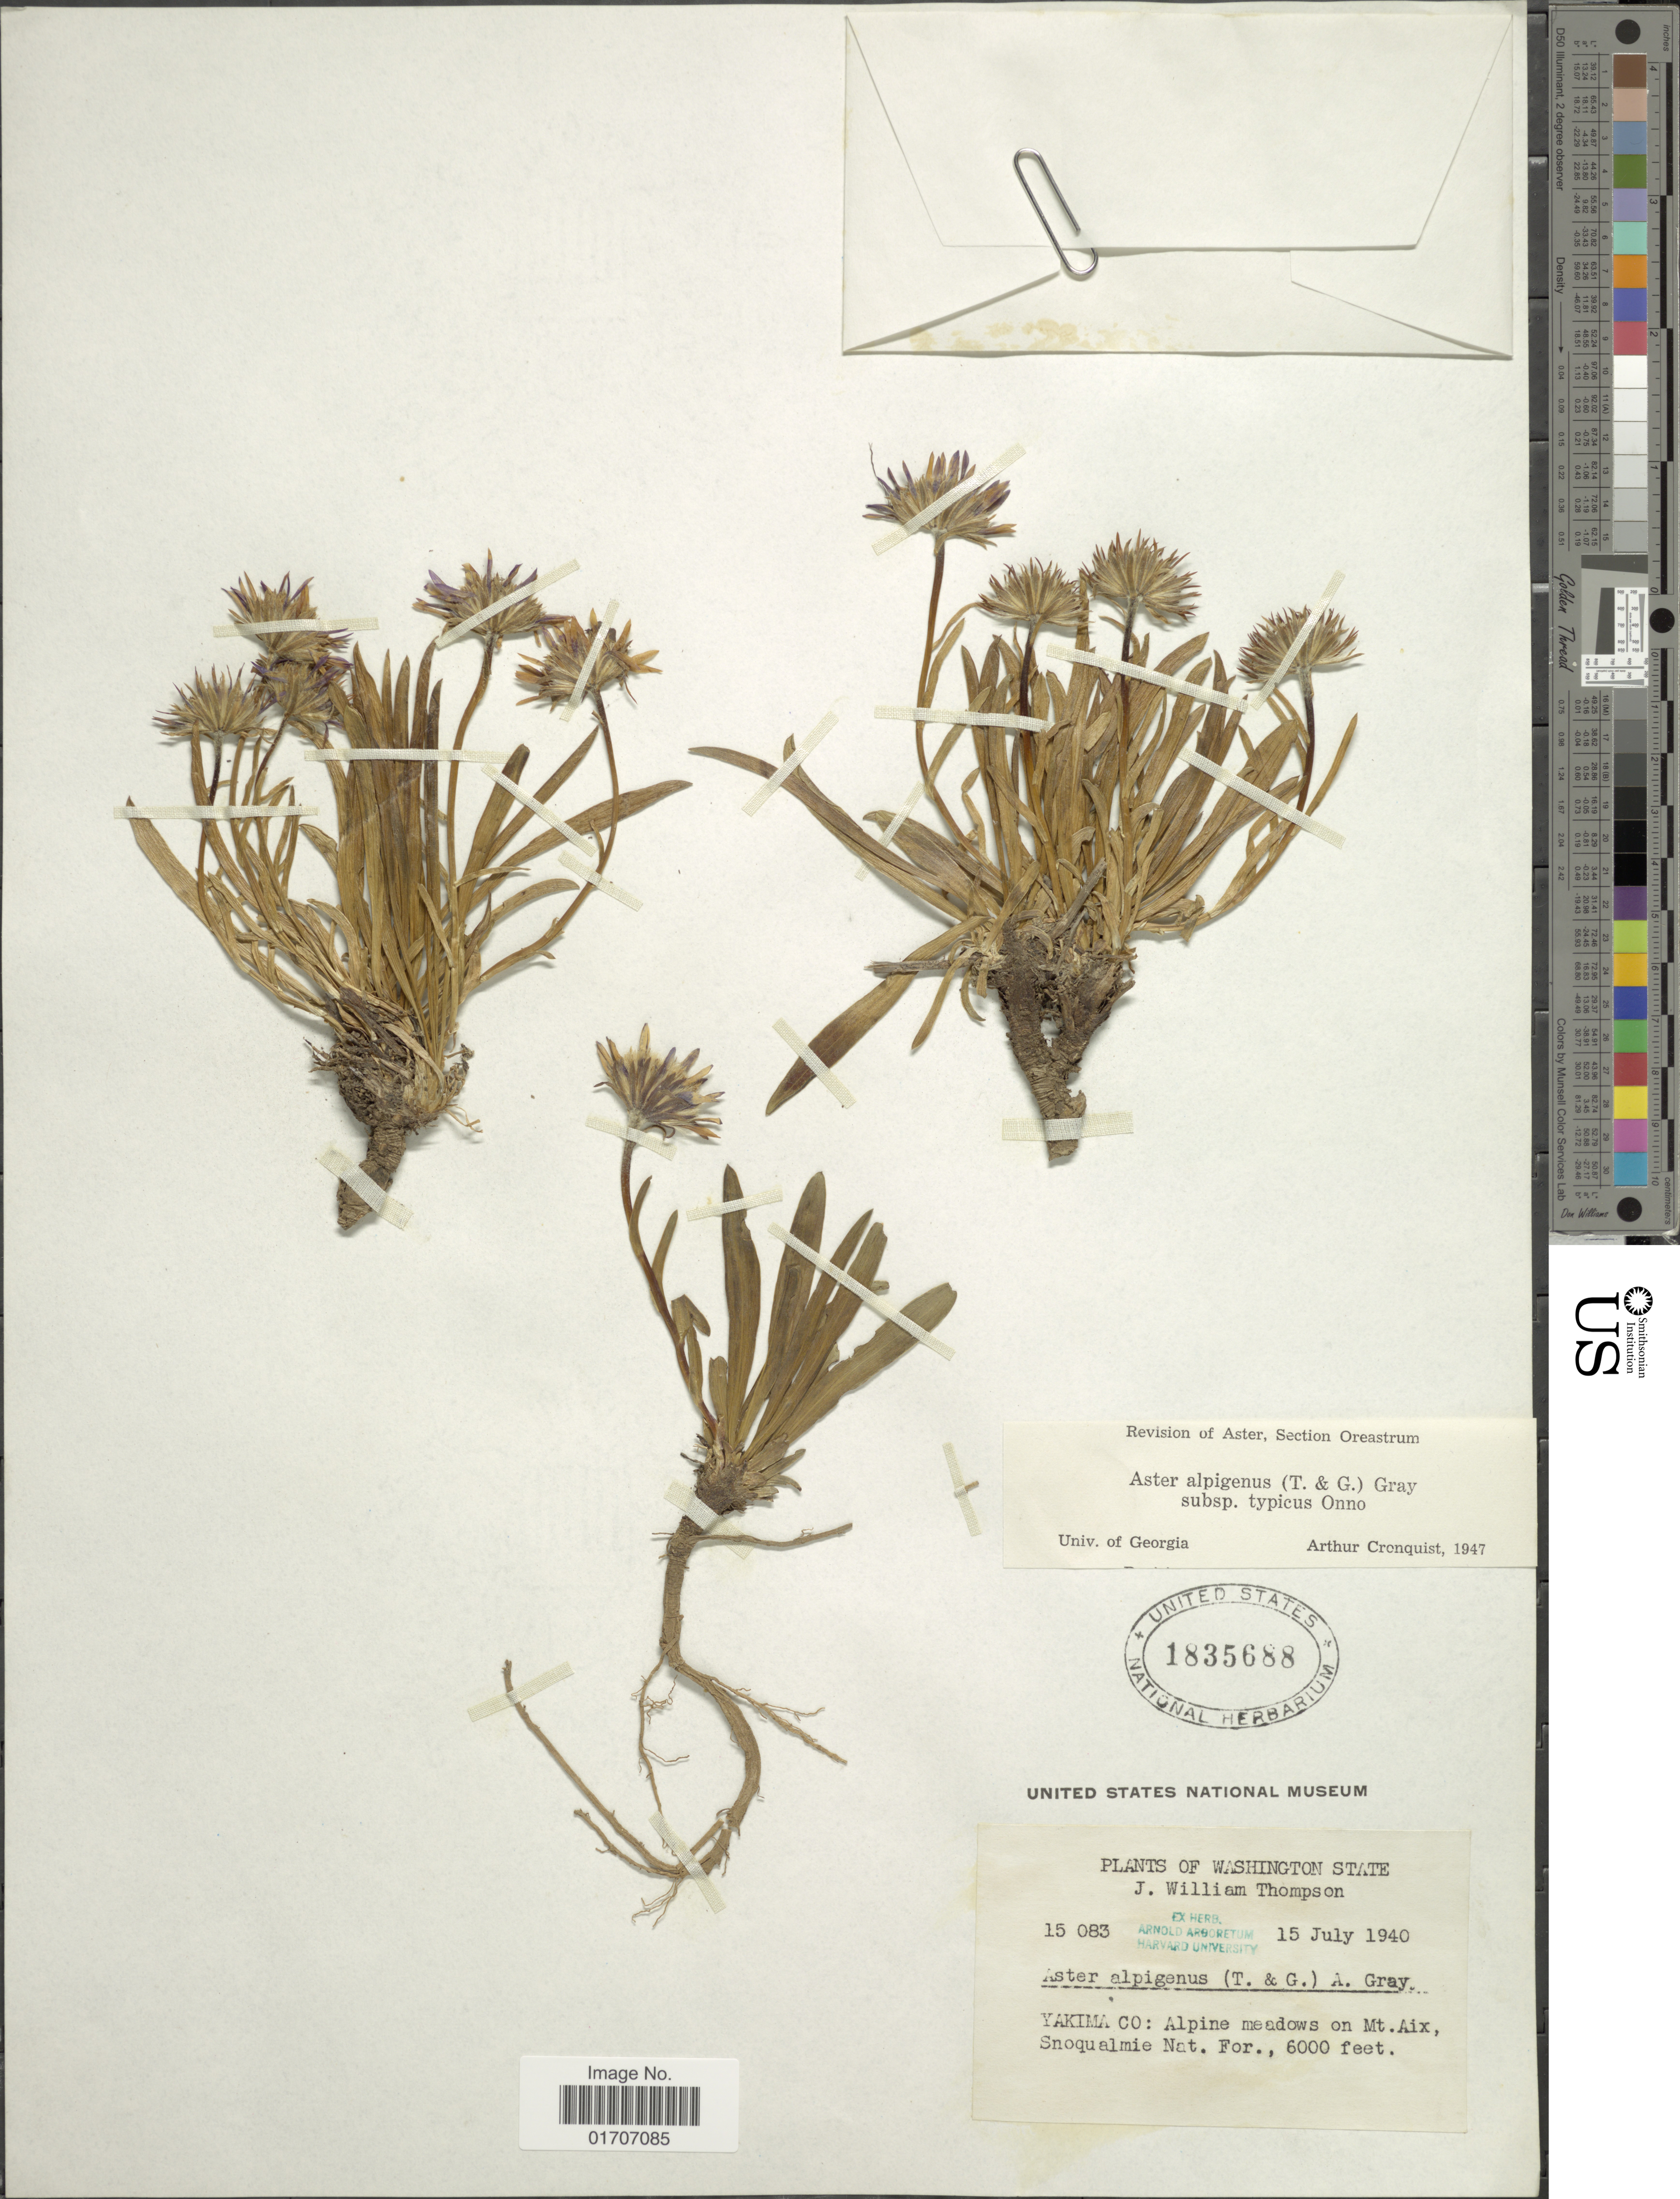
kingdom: Plantae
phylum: Tracheophyta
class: Magnoliopsida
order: Asterales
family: Asteraceae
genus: Oreostemma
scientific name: Oreostemma alpigenum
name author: (Torr. & A. Gray) Greene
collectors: J. W. Thompson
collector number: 15083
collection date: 1940-07-15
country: United States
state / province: Washington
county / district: Yakima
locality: Washington State. Yakima Co: Alpine meadows on Mt. Aix, Snoqualmie Nat. For.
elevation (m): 1829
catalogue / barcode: US 1835688